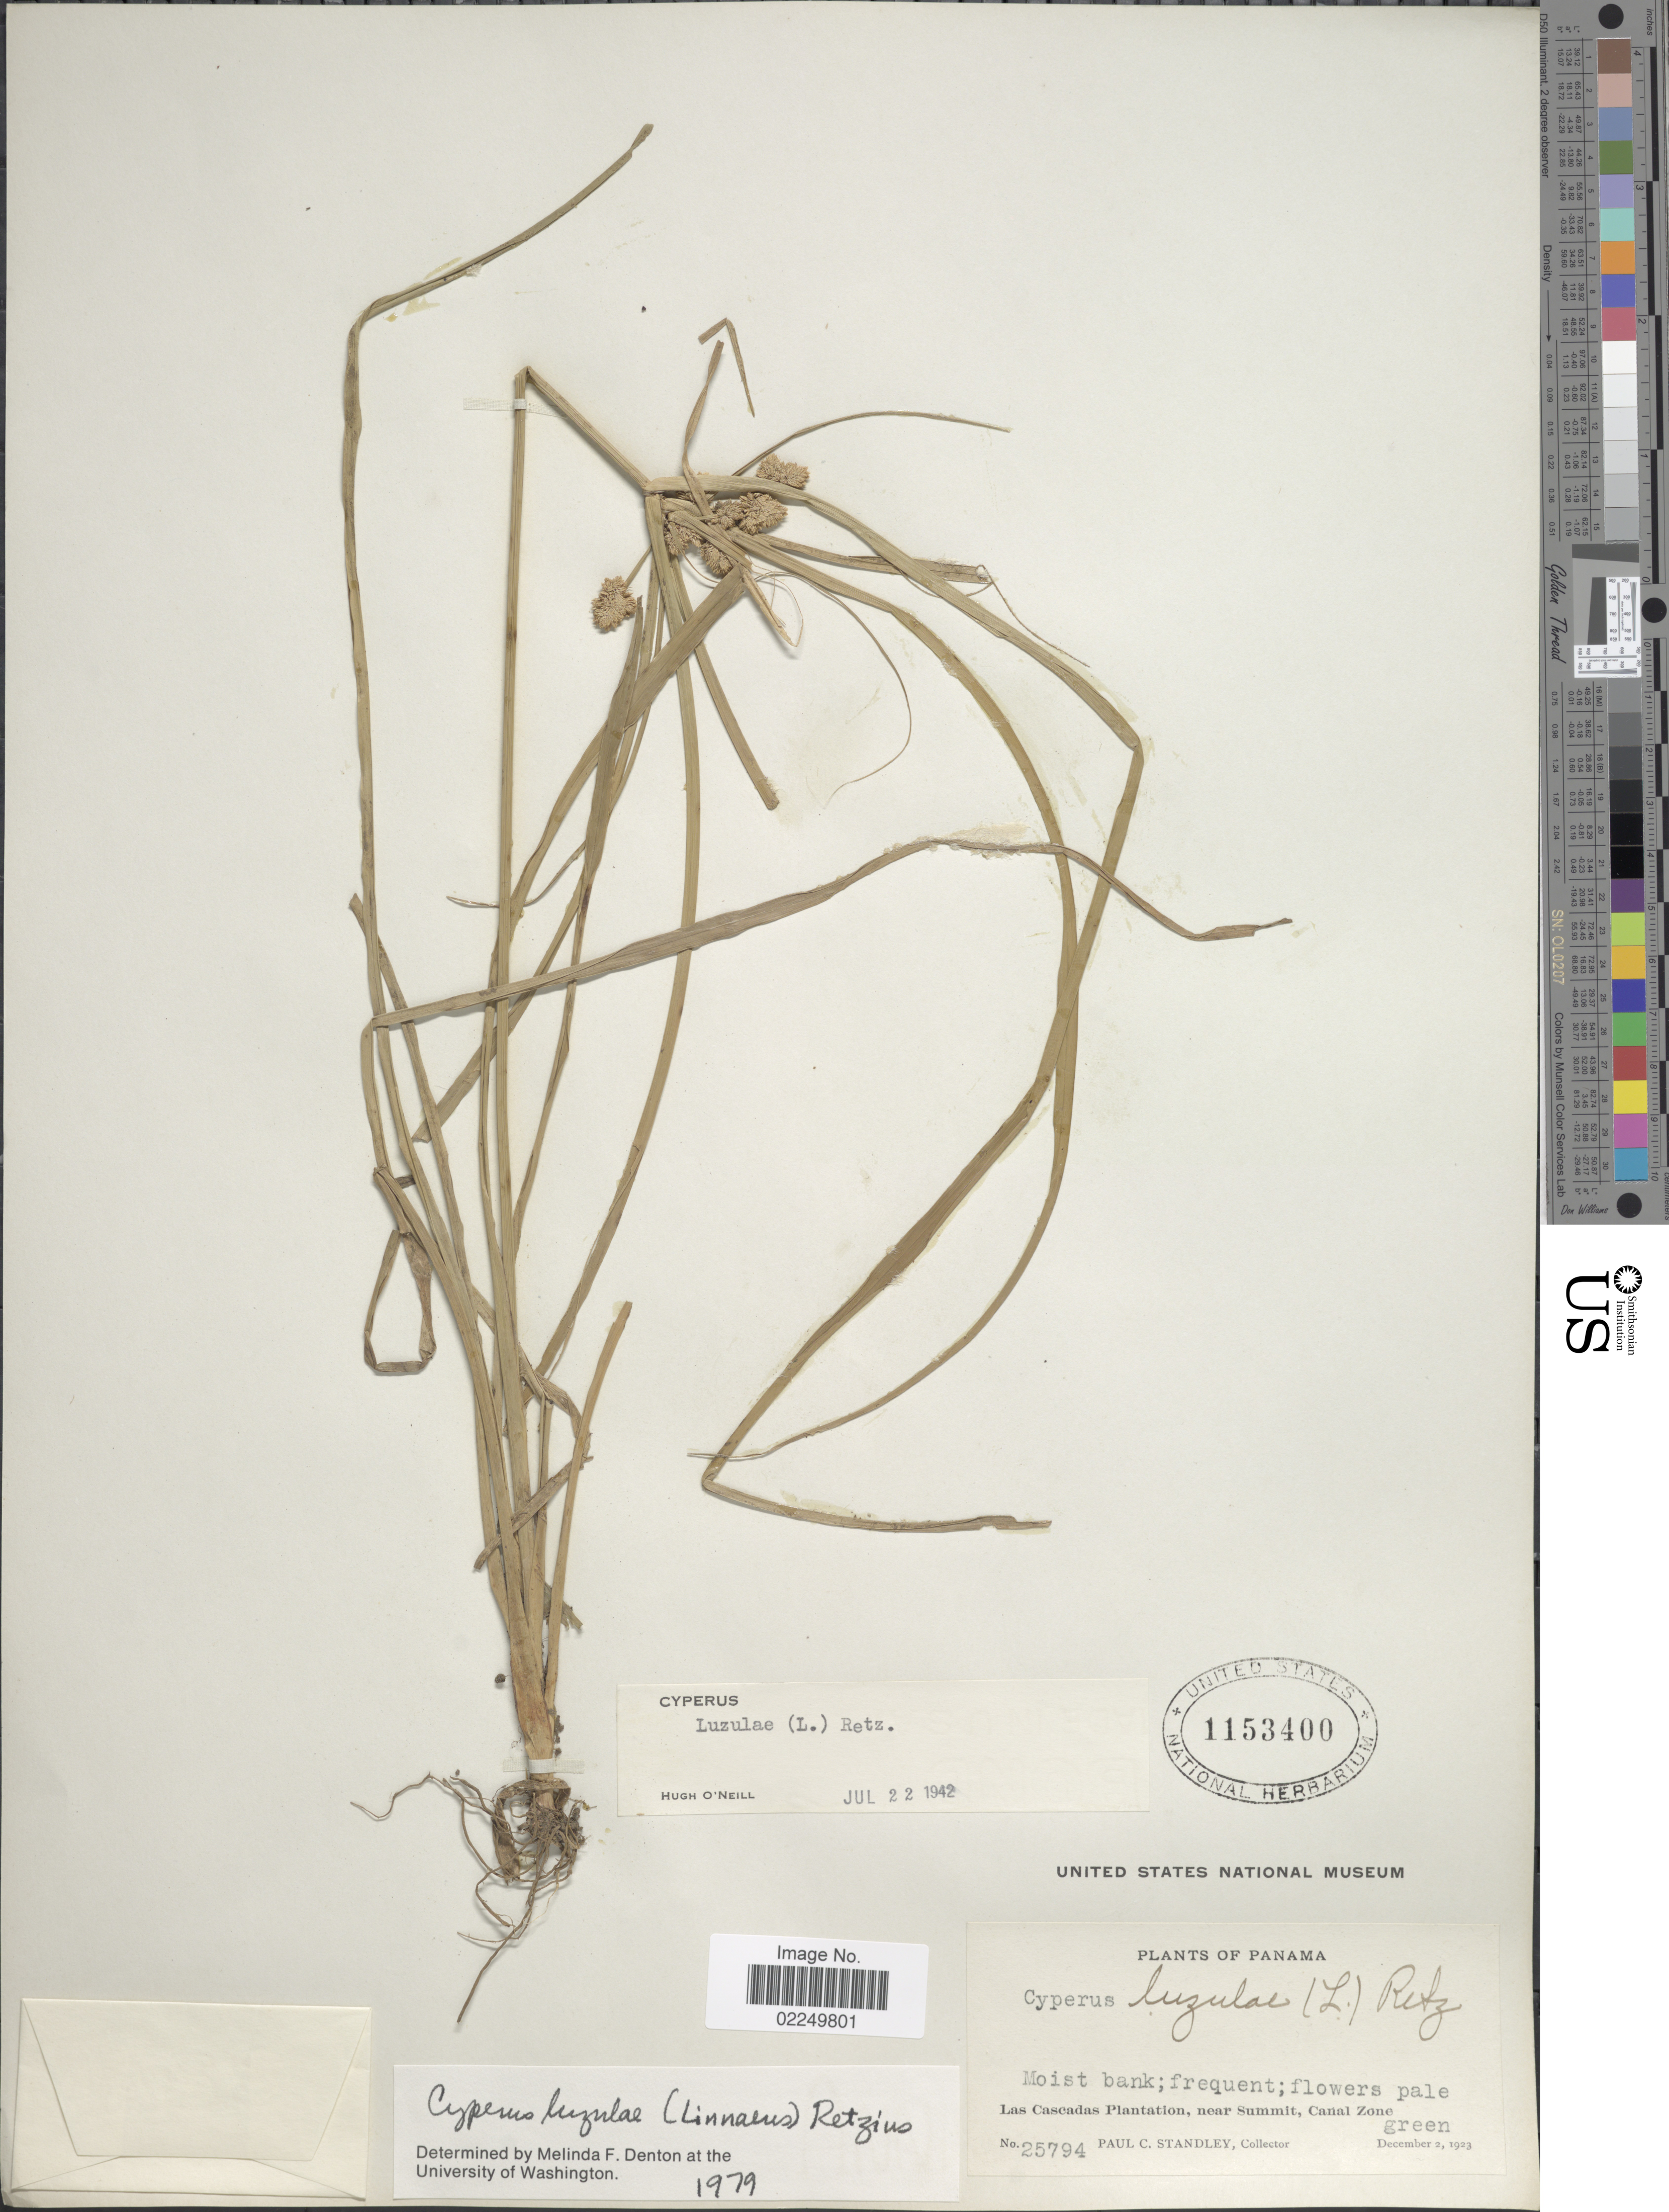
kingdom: Plantae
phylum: Tracheophyta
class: Liliopsida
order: Poales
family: Cyperaceae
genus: Cyperus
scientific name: Cyperus luzulae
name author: (L.) Rottb. ex Retz.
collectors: P. C. Standley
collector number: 25794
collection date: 1923-12-02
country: Panama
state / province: Colón / Panamá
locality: Las Cascadas Plantation, near Summit, Canal Zone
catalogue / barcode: US 1153400